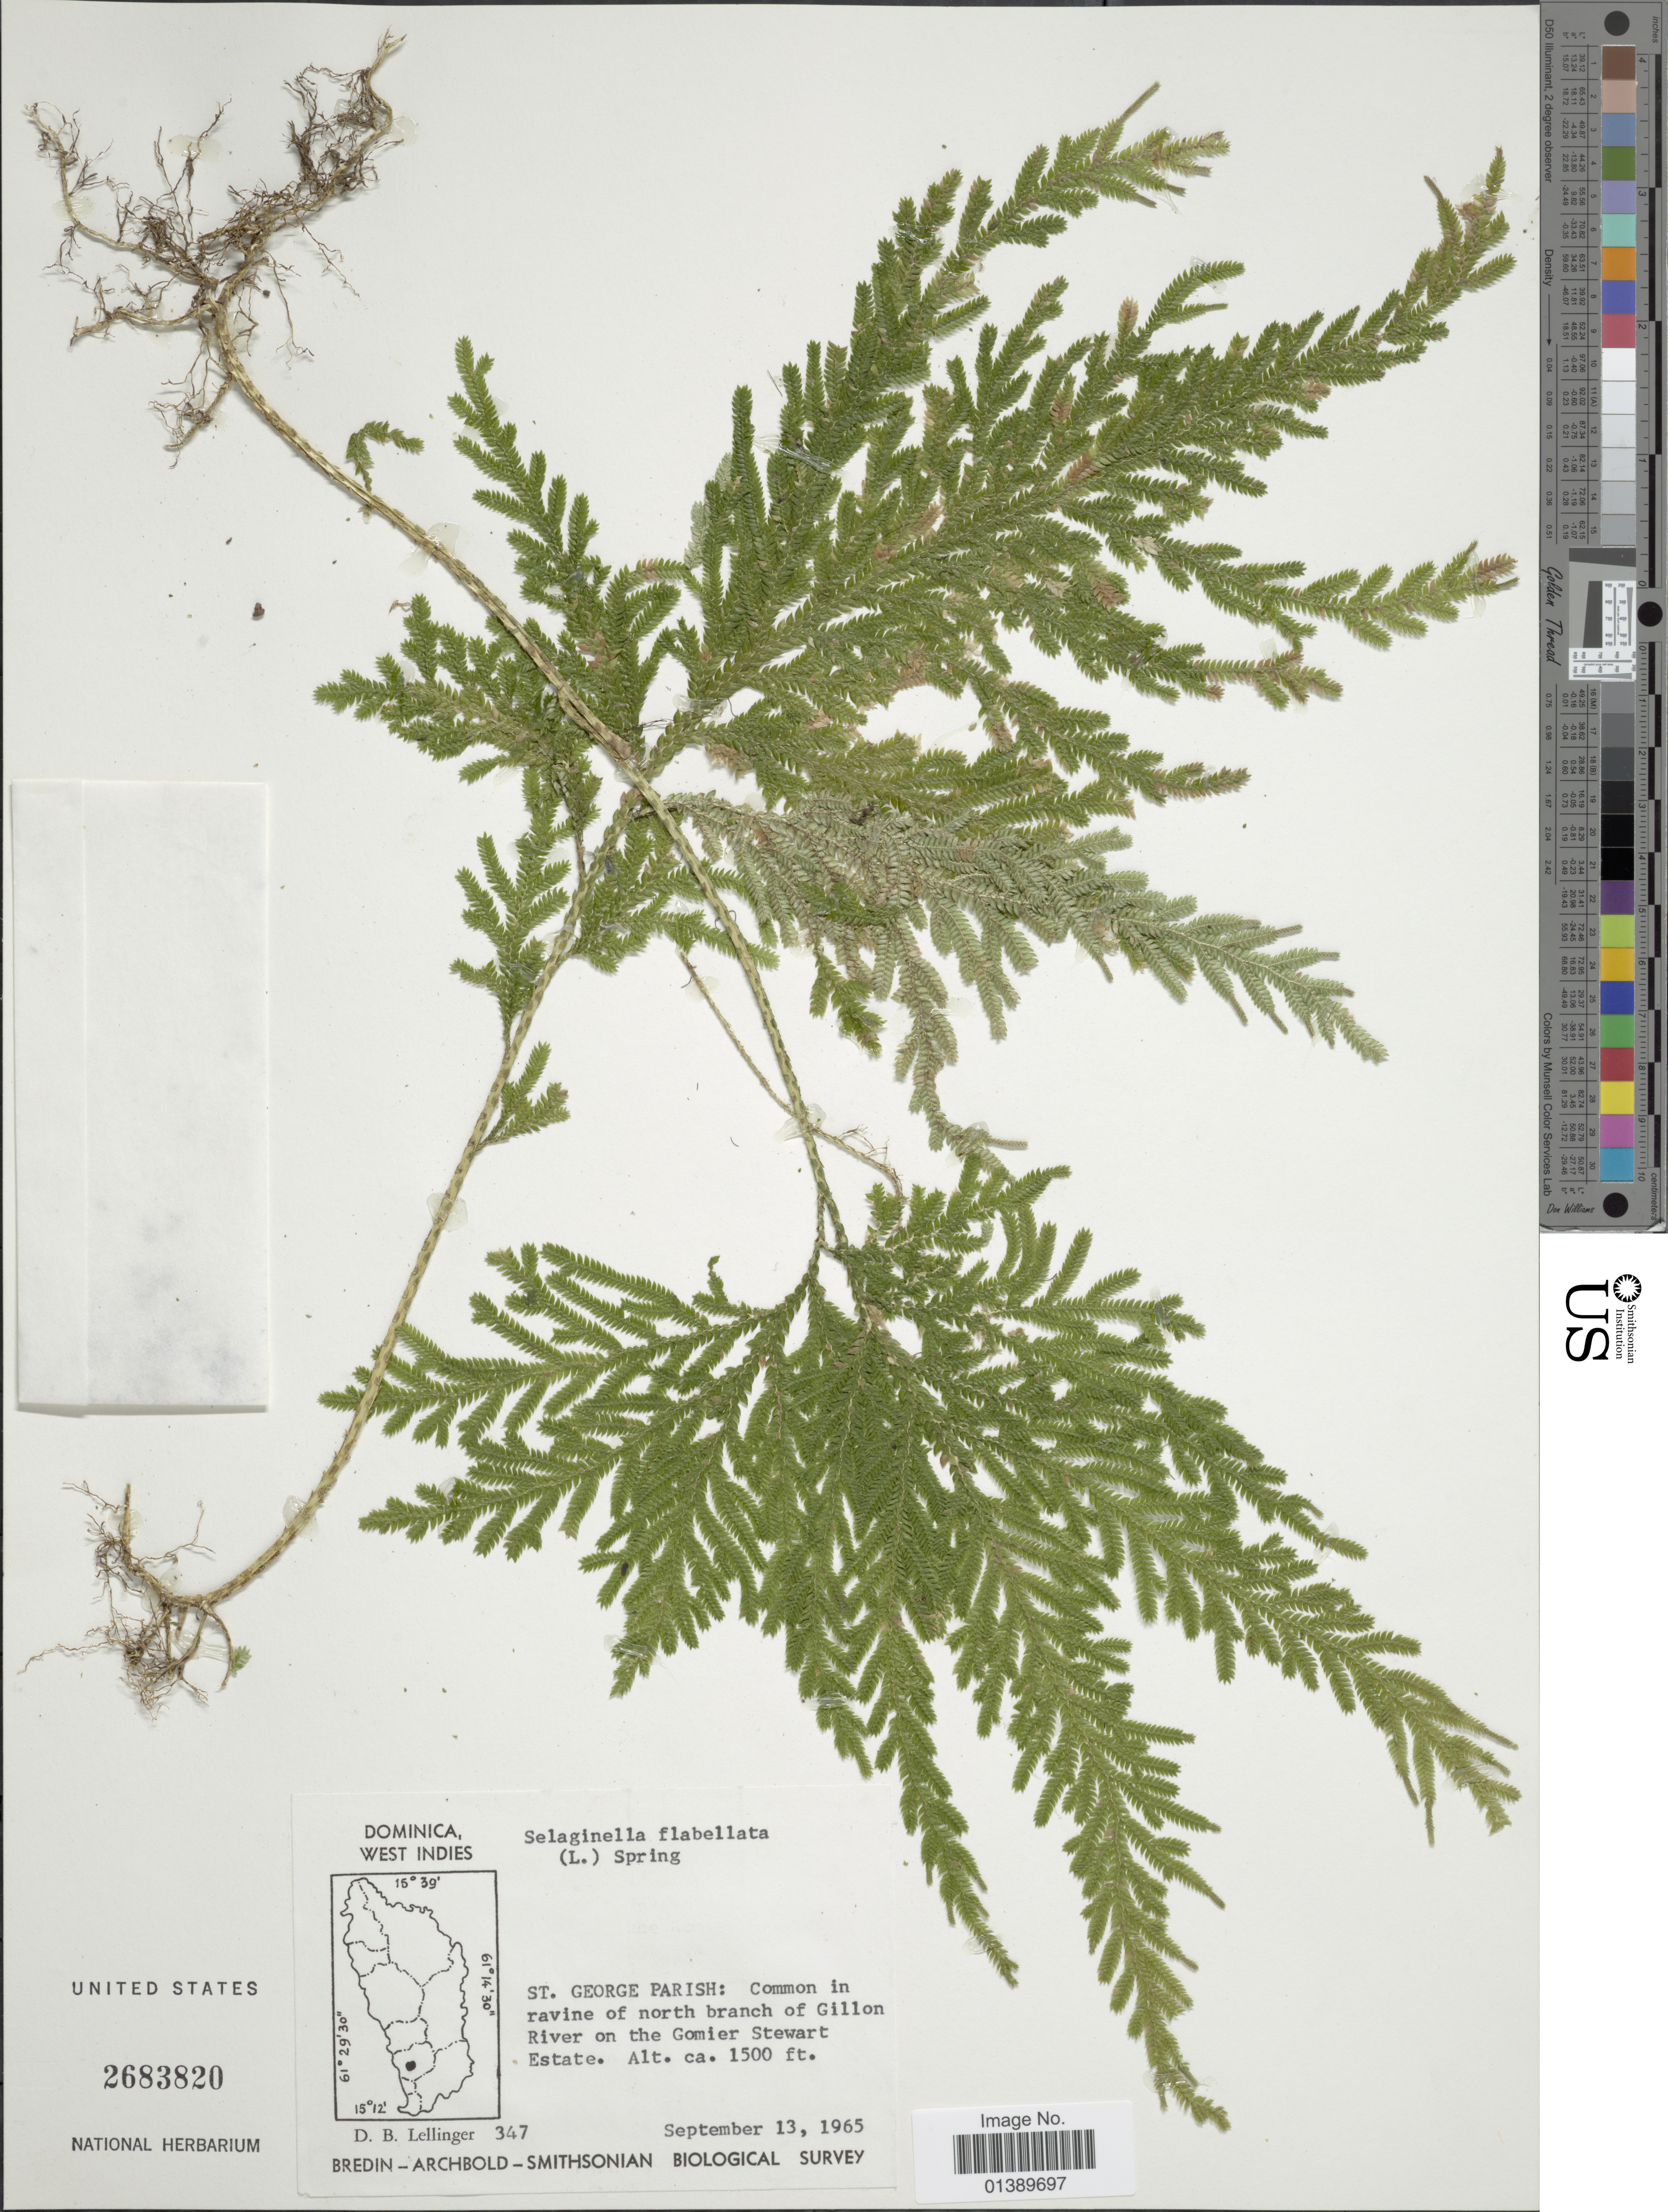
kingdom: Plantae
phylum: Tracheophyta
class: Lycopodiopsida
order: Selaginellales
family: Selaginellaceae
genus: Selaginella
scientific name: Selaginella flabellata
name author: L.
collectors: D. B. Lellinger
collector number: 347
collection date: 1965-09-13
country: Dominica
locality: West Indies, St George Parish: Common in ravine of north branch of Gillon River on the Gomier Stewart Estate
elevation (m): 457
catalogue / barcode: US 2683820